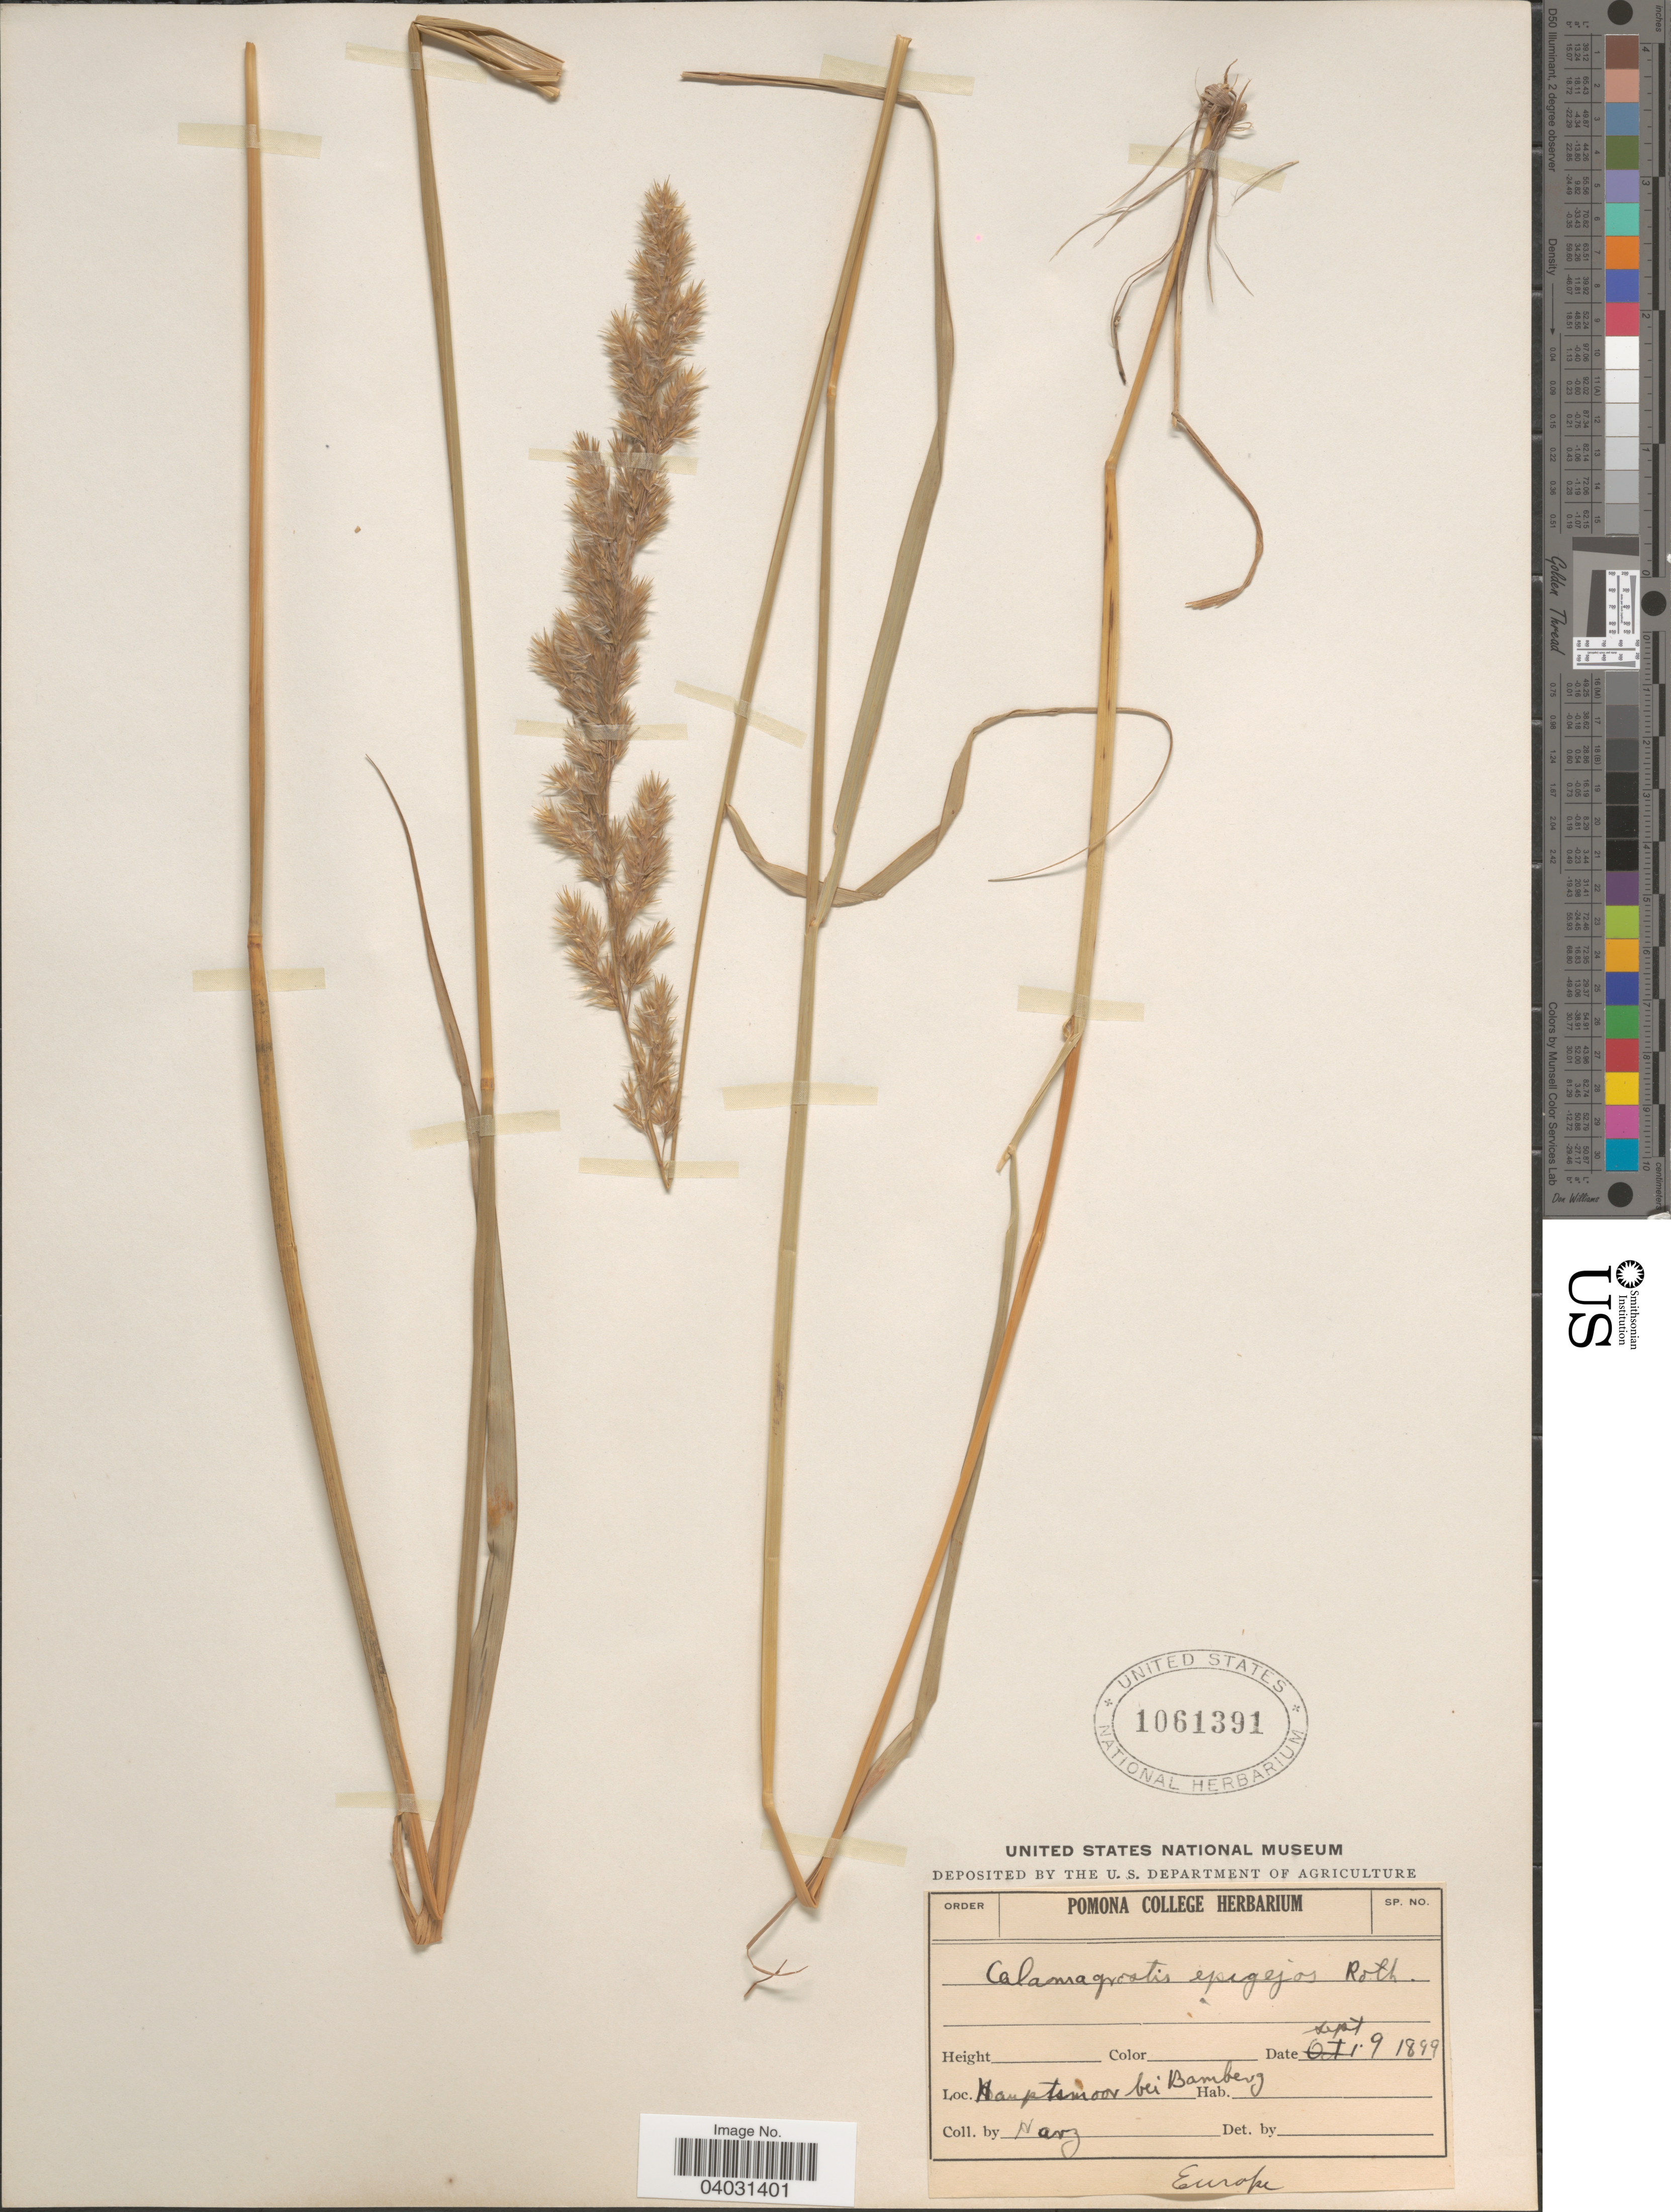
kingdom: Plantae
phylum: Tracheophyta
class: Liliopsida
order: Poales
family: Poaceae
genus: Calamagrostis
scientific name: Calamagrostis epigeios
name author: (L.) Roth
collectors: -. Harz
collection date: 1899-09-09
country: Germany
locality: Hauptsmoor bei Bamberg. Europe.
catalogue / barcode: US 1061391